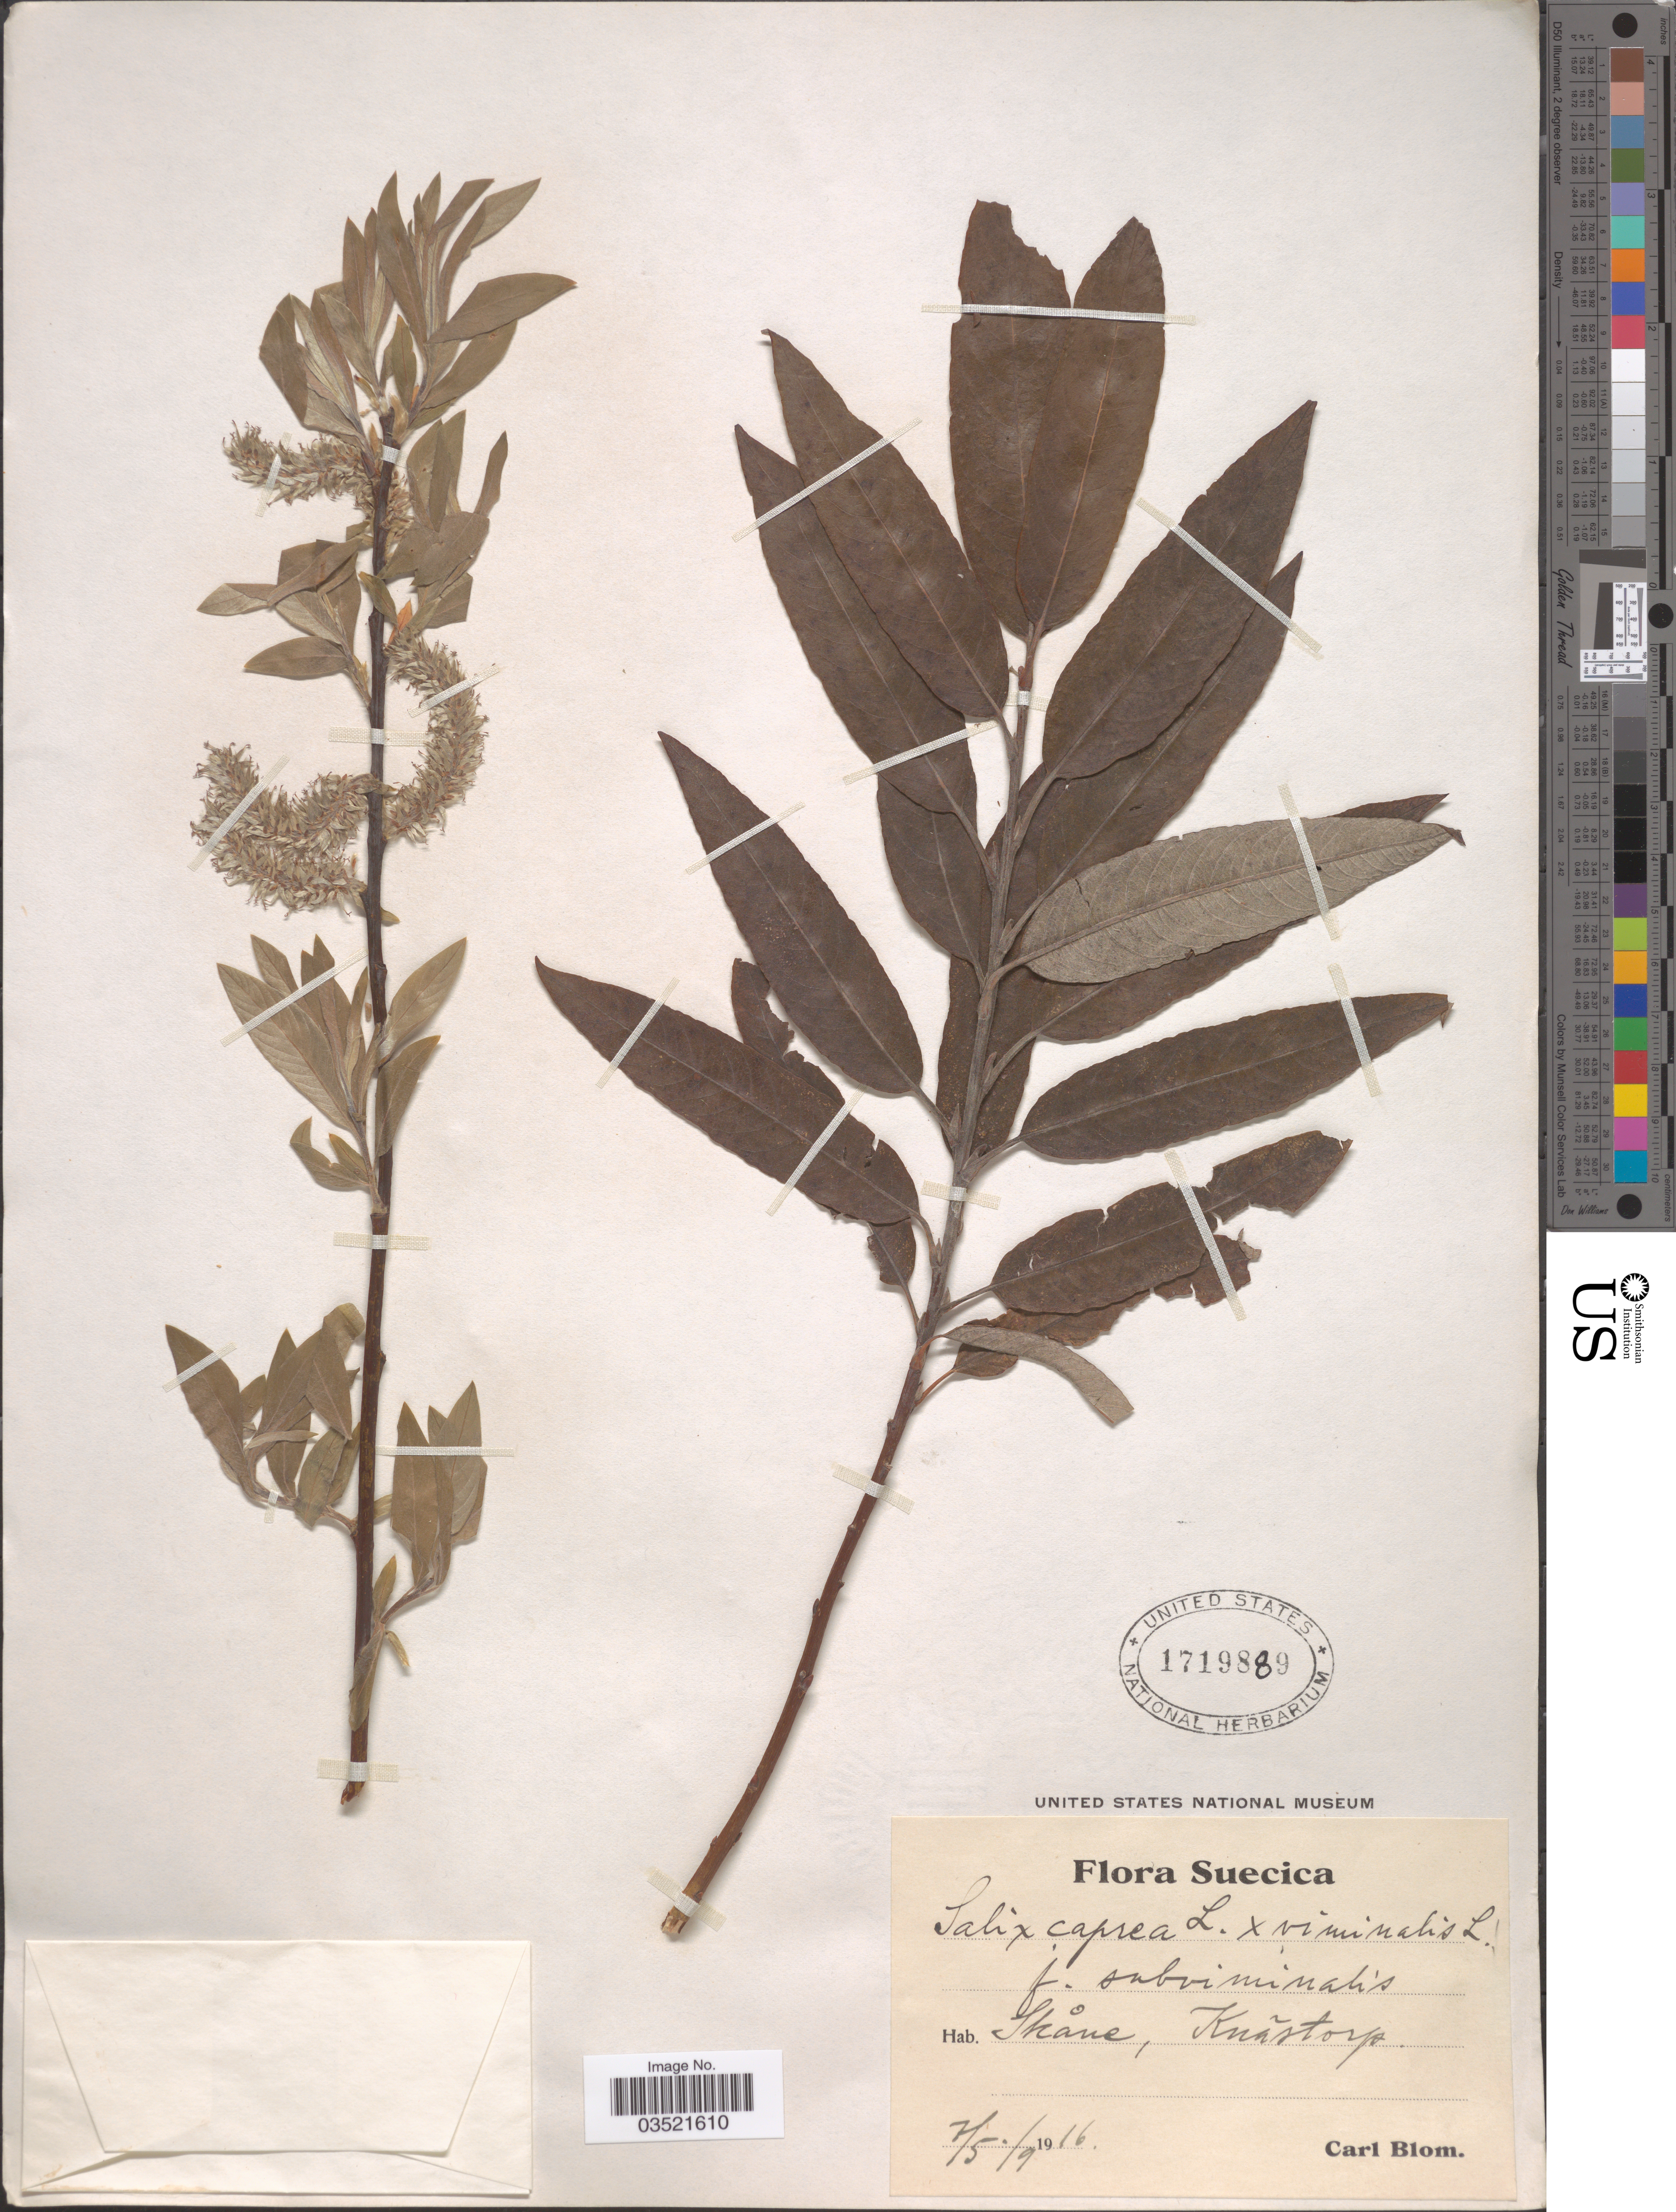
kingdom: Plantae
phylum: Tracheophyta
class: Magnoliopsida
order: Malpighiales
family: Salicaceae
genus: Salix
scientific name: Salix caprea x S. viminalis f. superviminalis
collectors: C. H. Blom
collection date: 1916-05-07/1916-09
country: Sweden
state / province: Skåne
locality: Suecica. Knâstorp.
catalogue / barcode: US 1719889